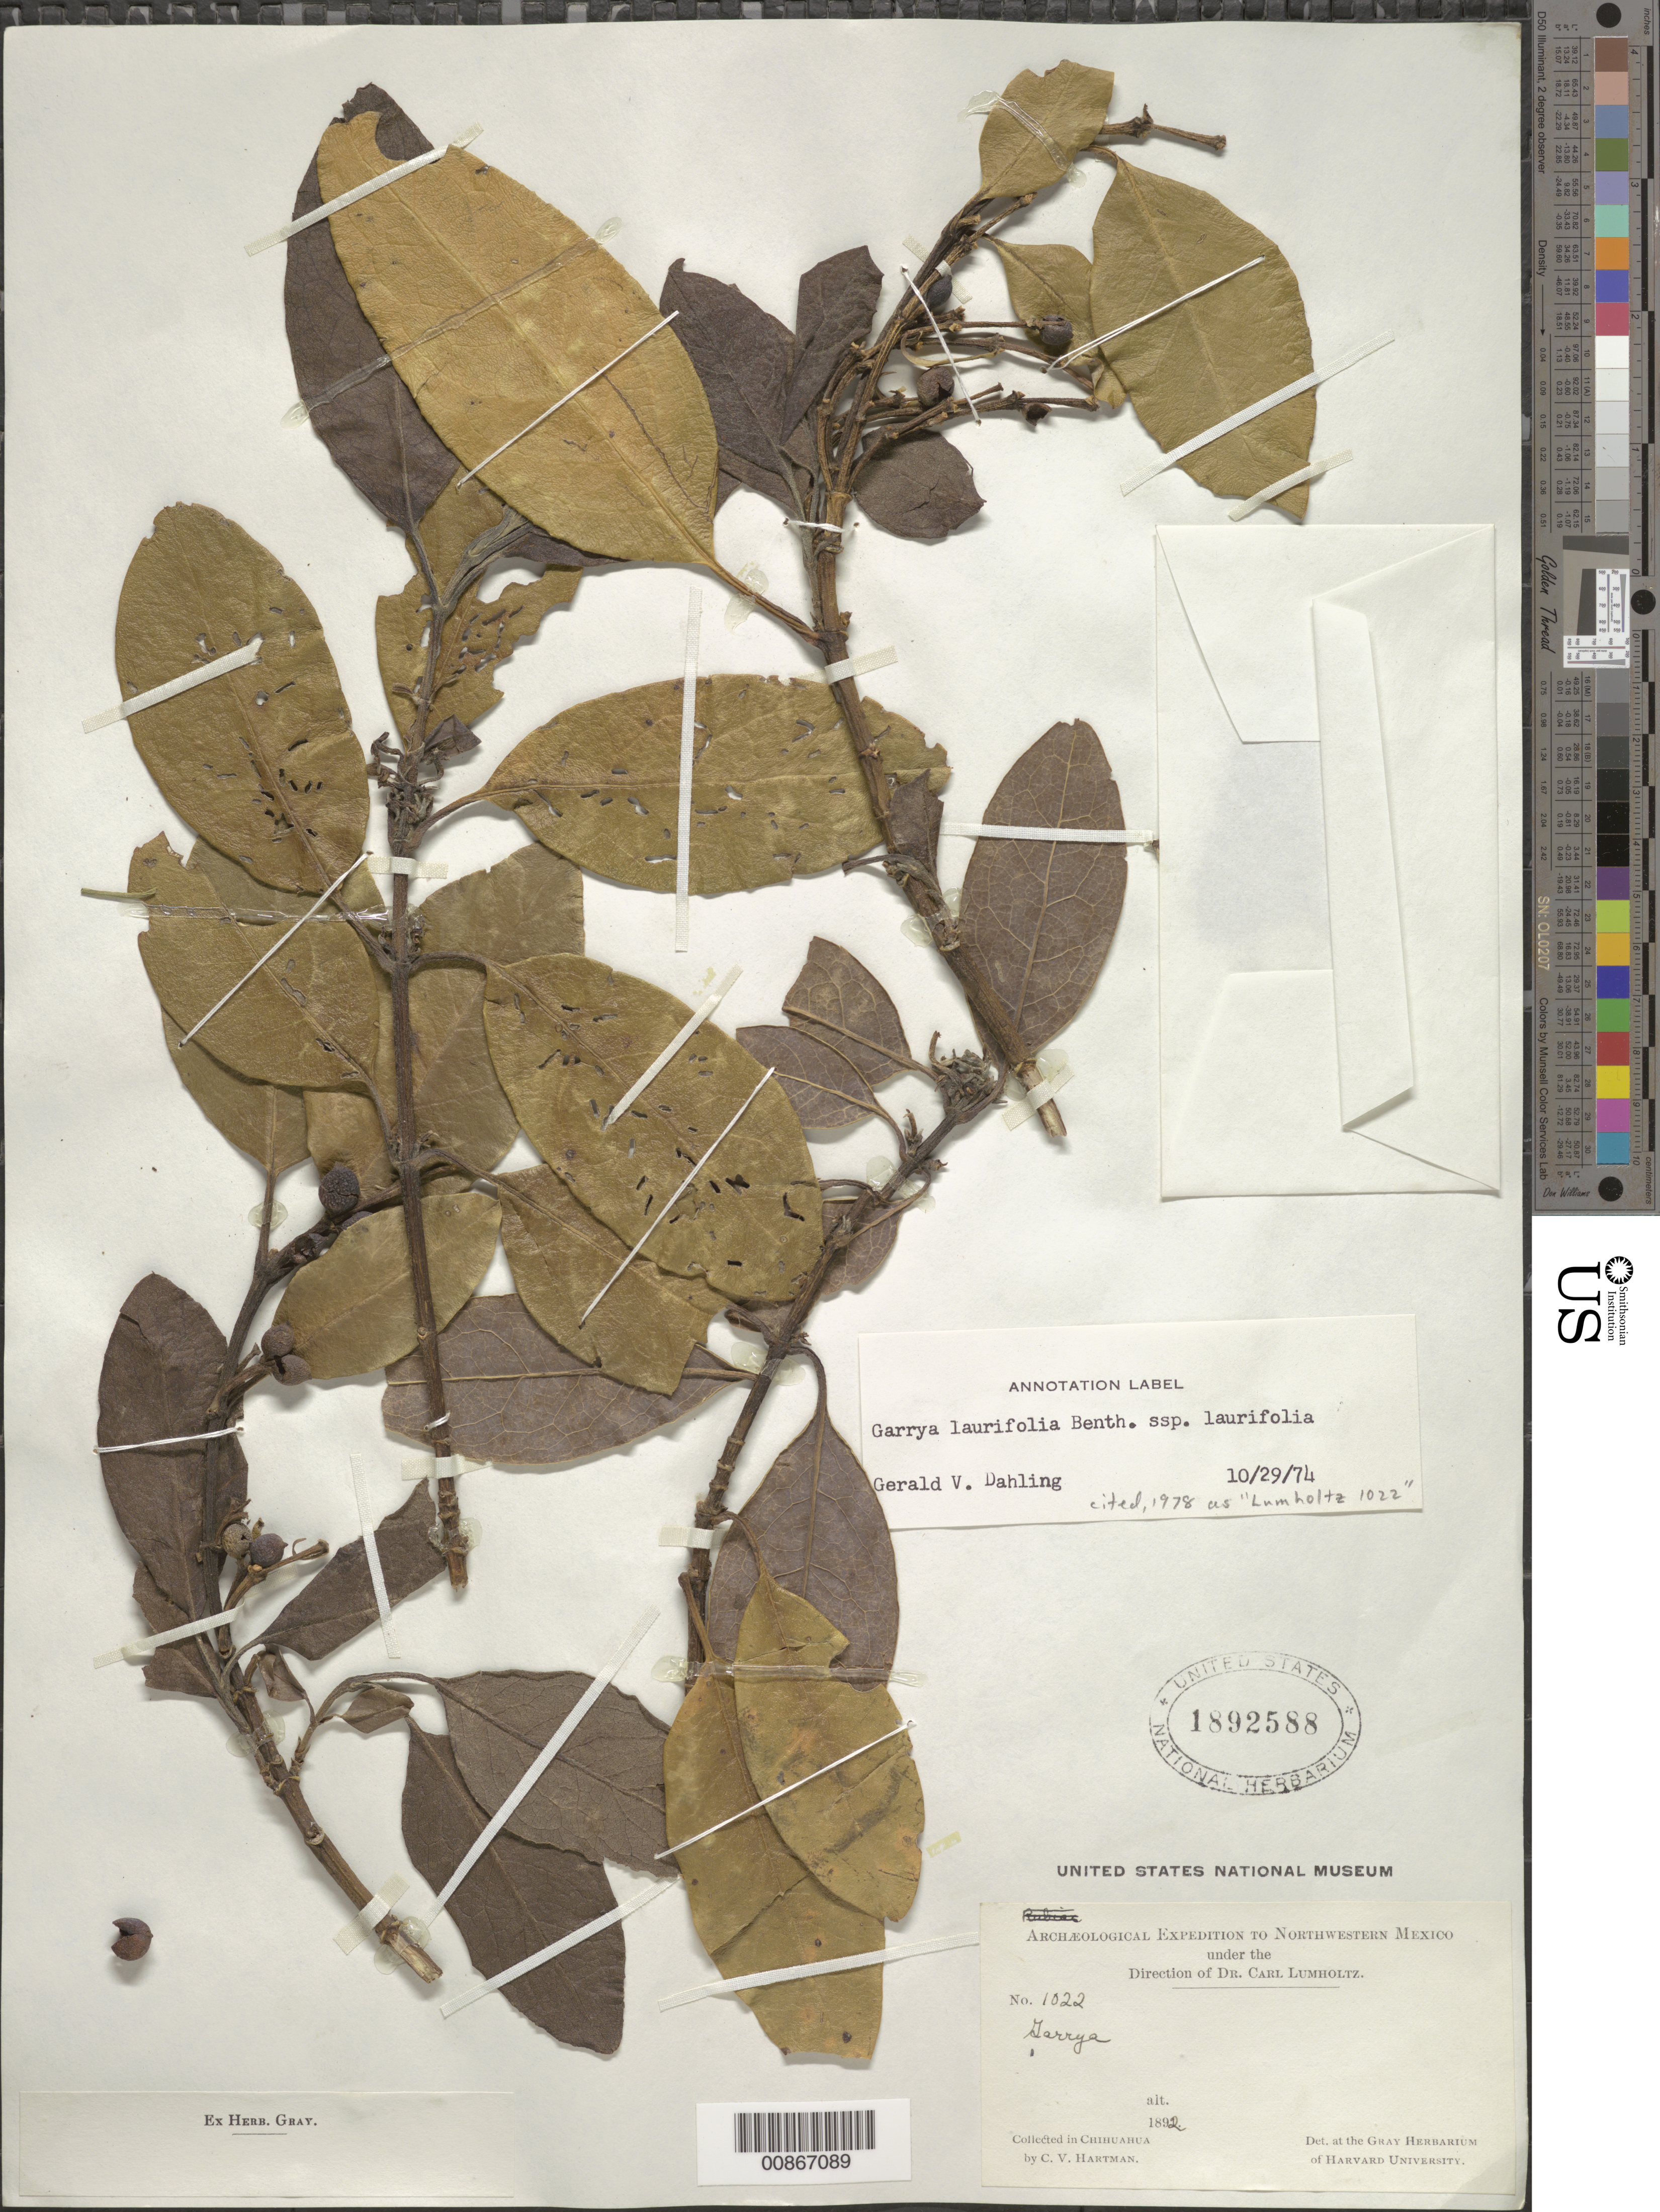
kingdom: Plantae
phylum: Tracheophyta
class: Magnoliopsida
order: Garryales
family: Garryaceae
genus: Garrya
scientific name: Garrya laurifolia subsp. laurifolia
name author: Hartw. ex Benth.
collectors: C. V. Hartman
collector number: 1022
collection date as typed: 1892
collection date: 1892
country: Mexico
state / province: Chihuahua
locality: Chihuahua.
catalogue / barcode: US 1892588